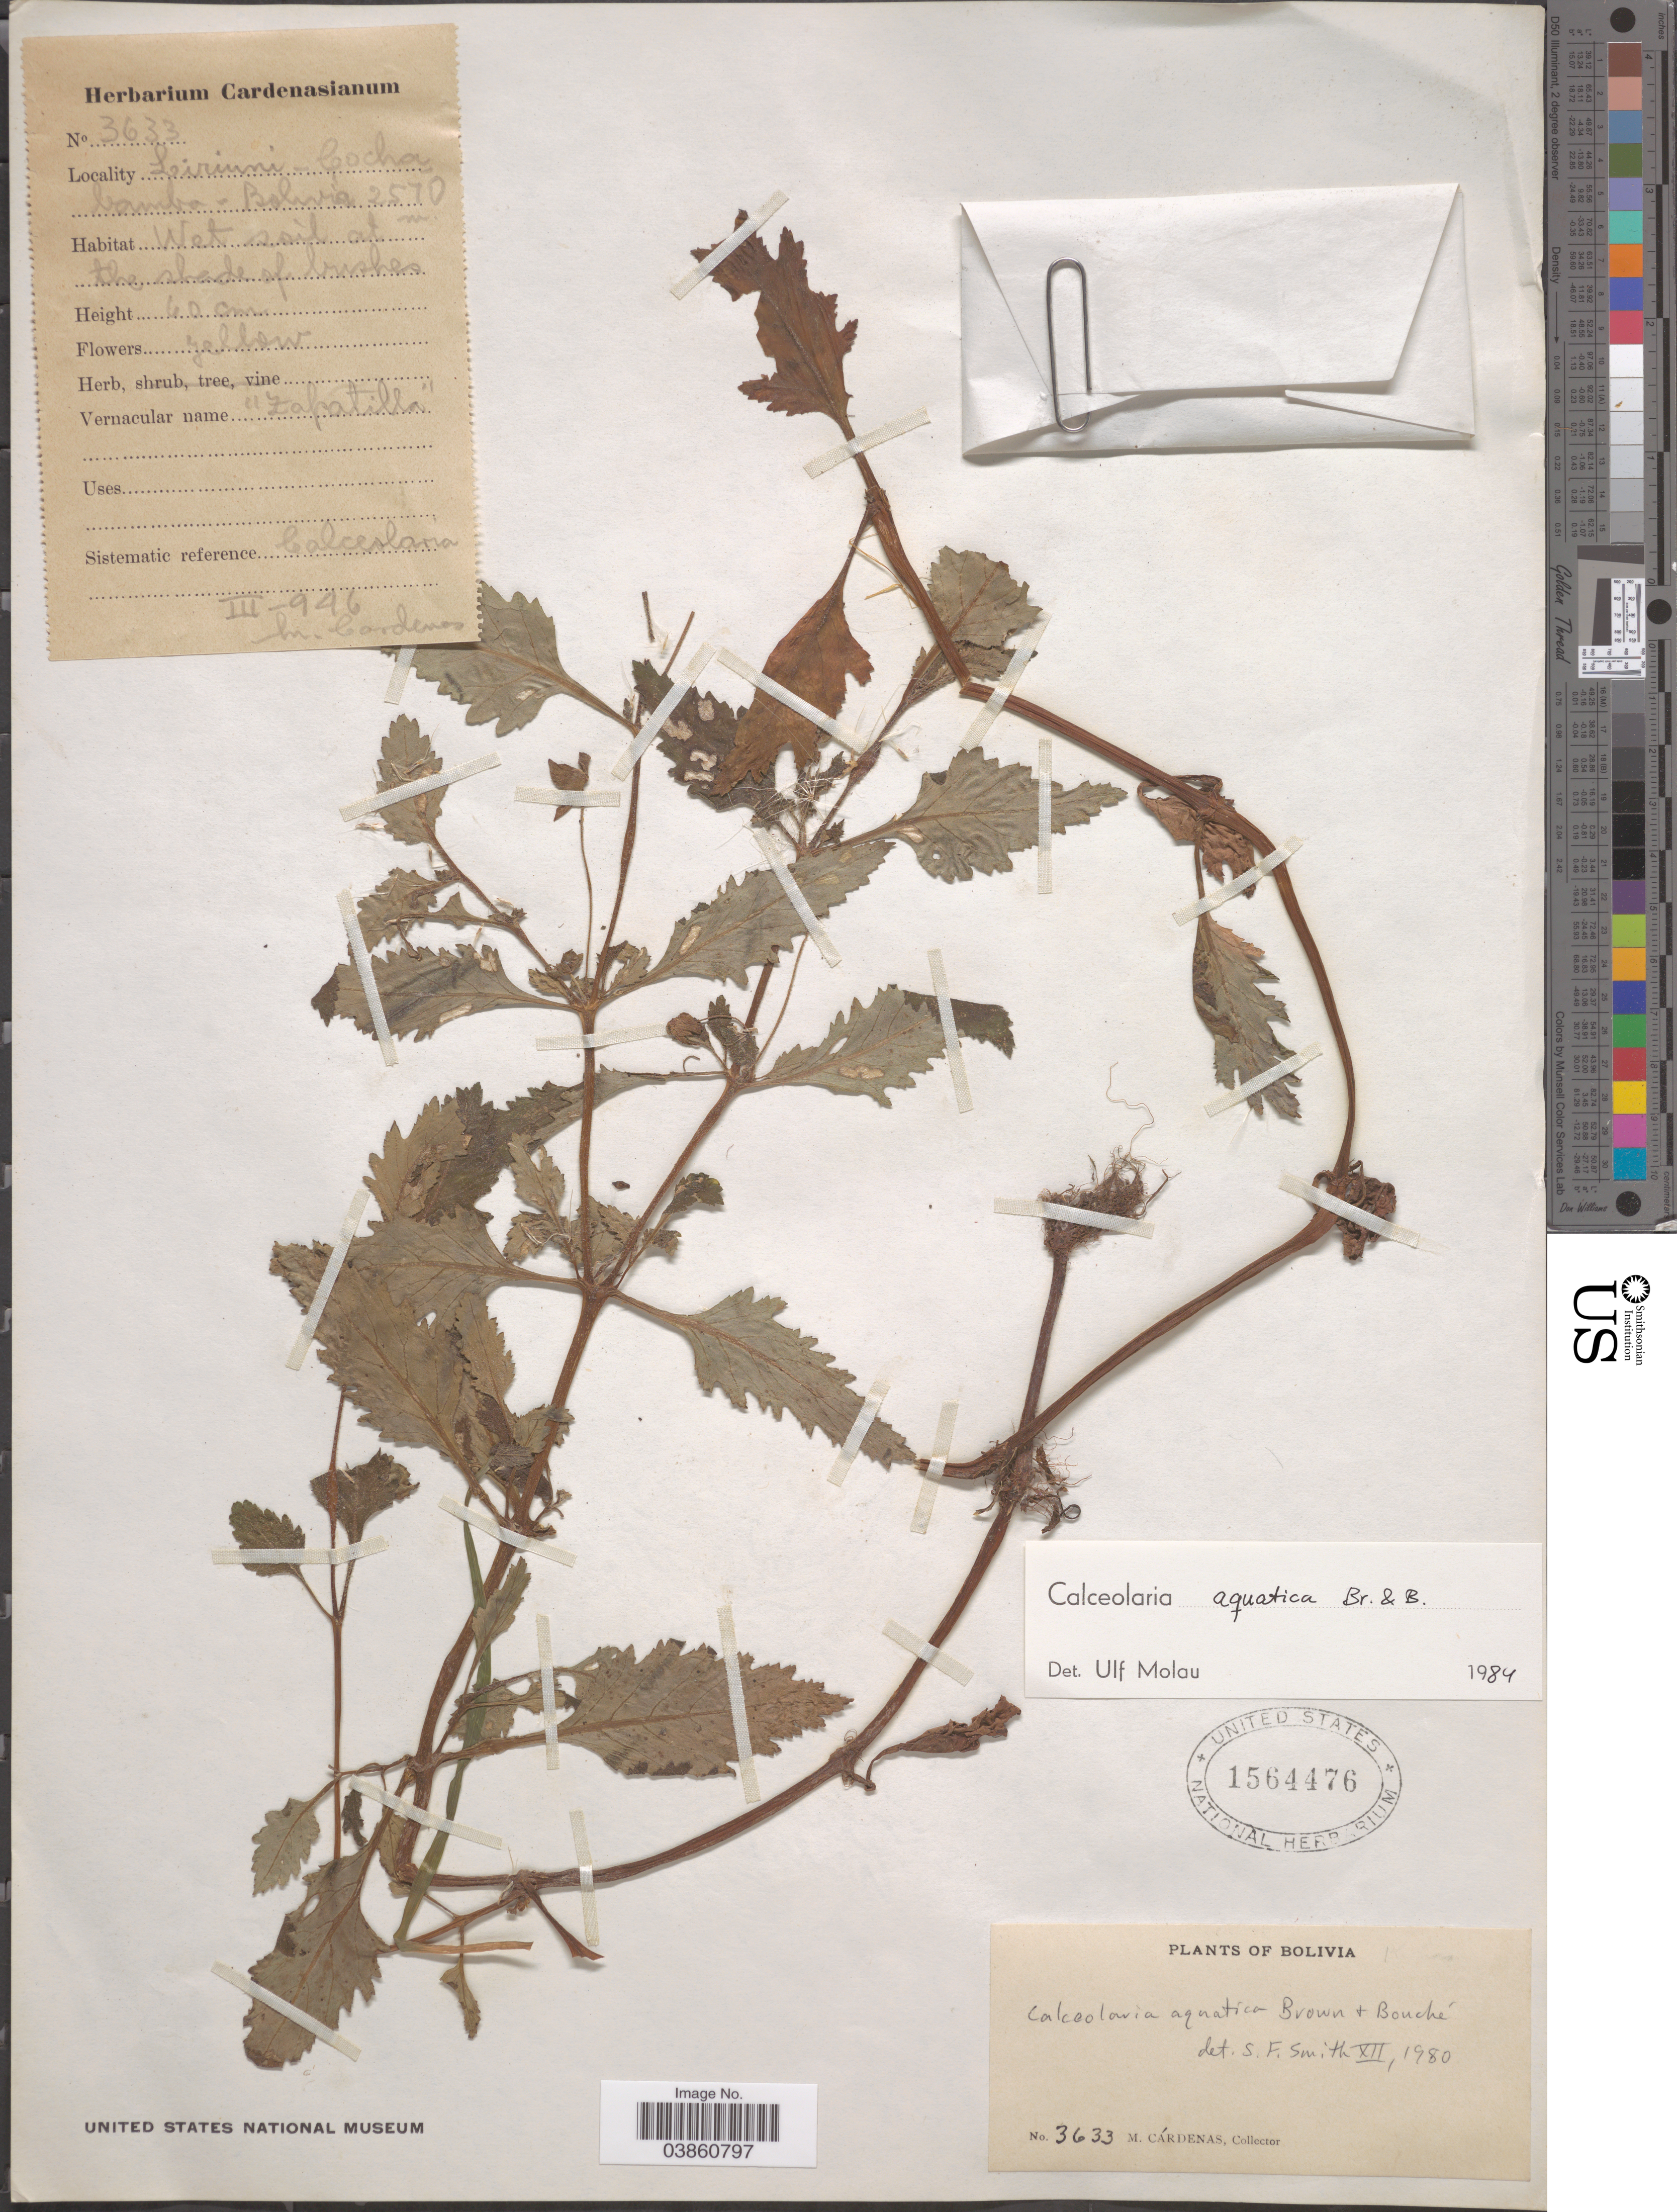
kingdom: Plantae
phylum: Tracheophyta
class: Magnoliopsida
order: Lamiales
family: Calceolariaceae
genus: Calceolaria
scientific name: Calceolaria aquatica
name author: A. Braun & C.D. Bouché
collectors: M. Cárdenas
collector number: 3633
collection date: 1946-03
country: Bolivia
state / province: Cochabamba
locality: Lirinni.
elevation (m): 2570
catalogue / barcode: US 1564476